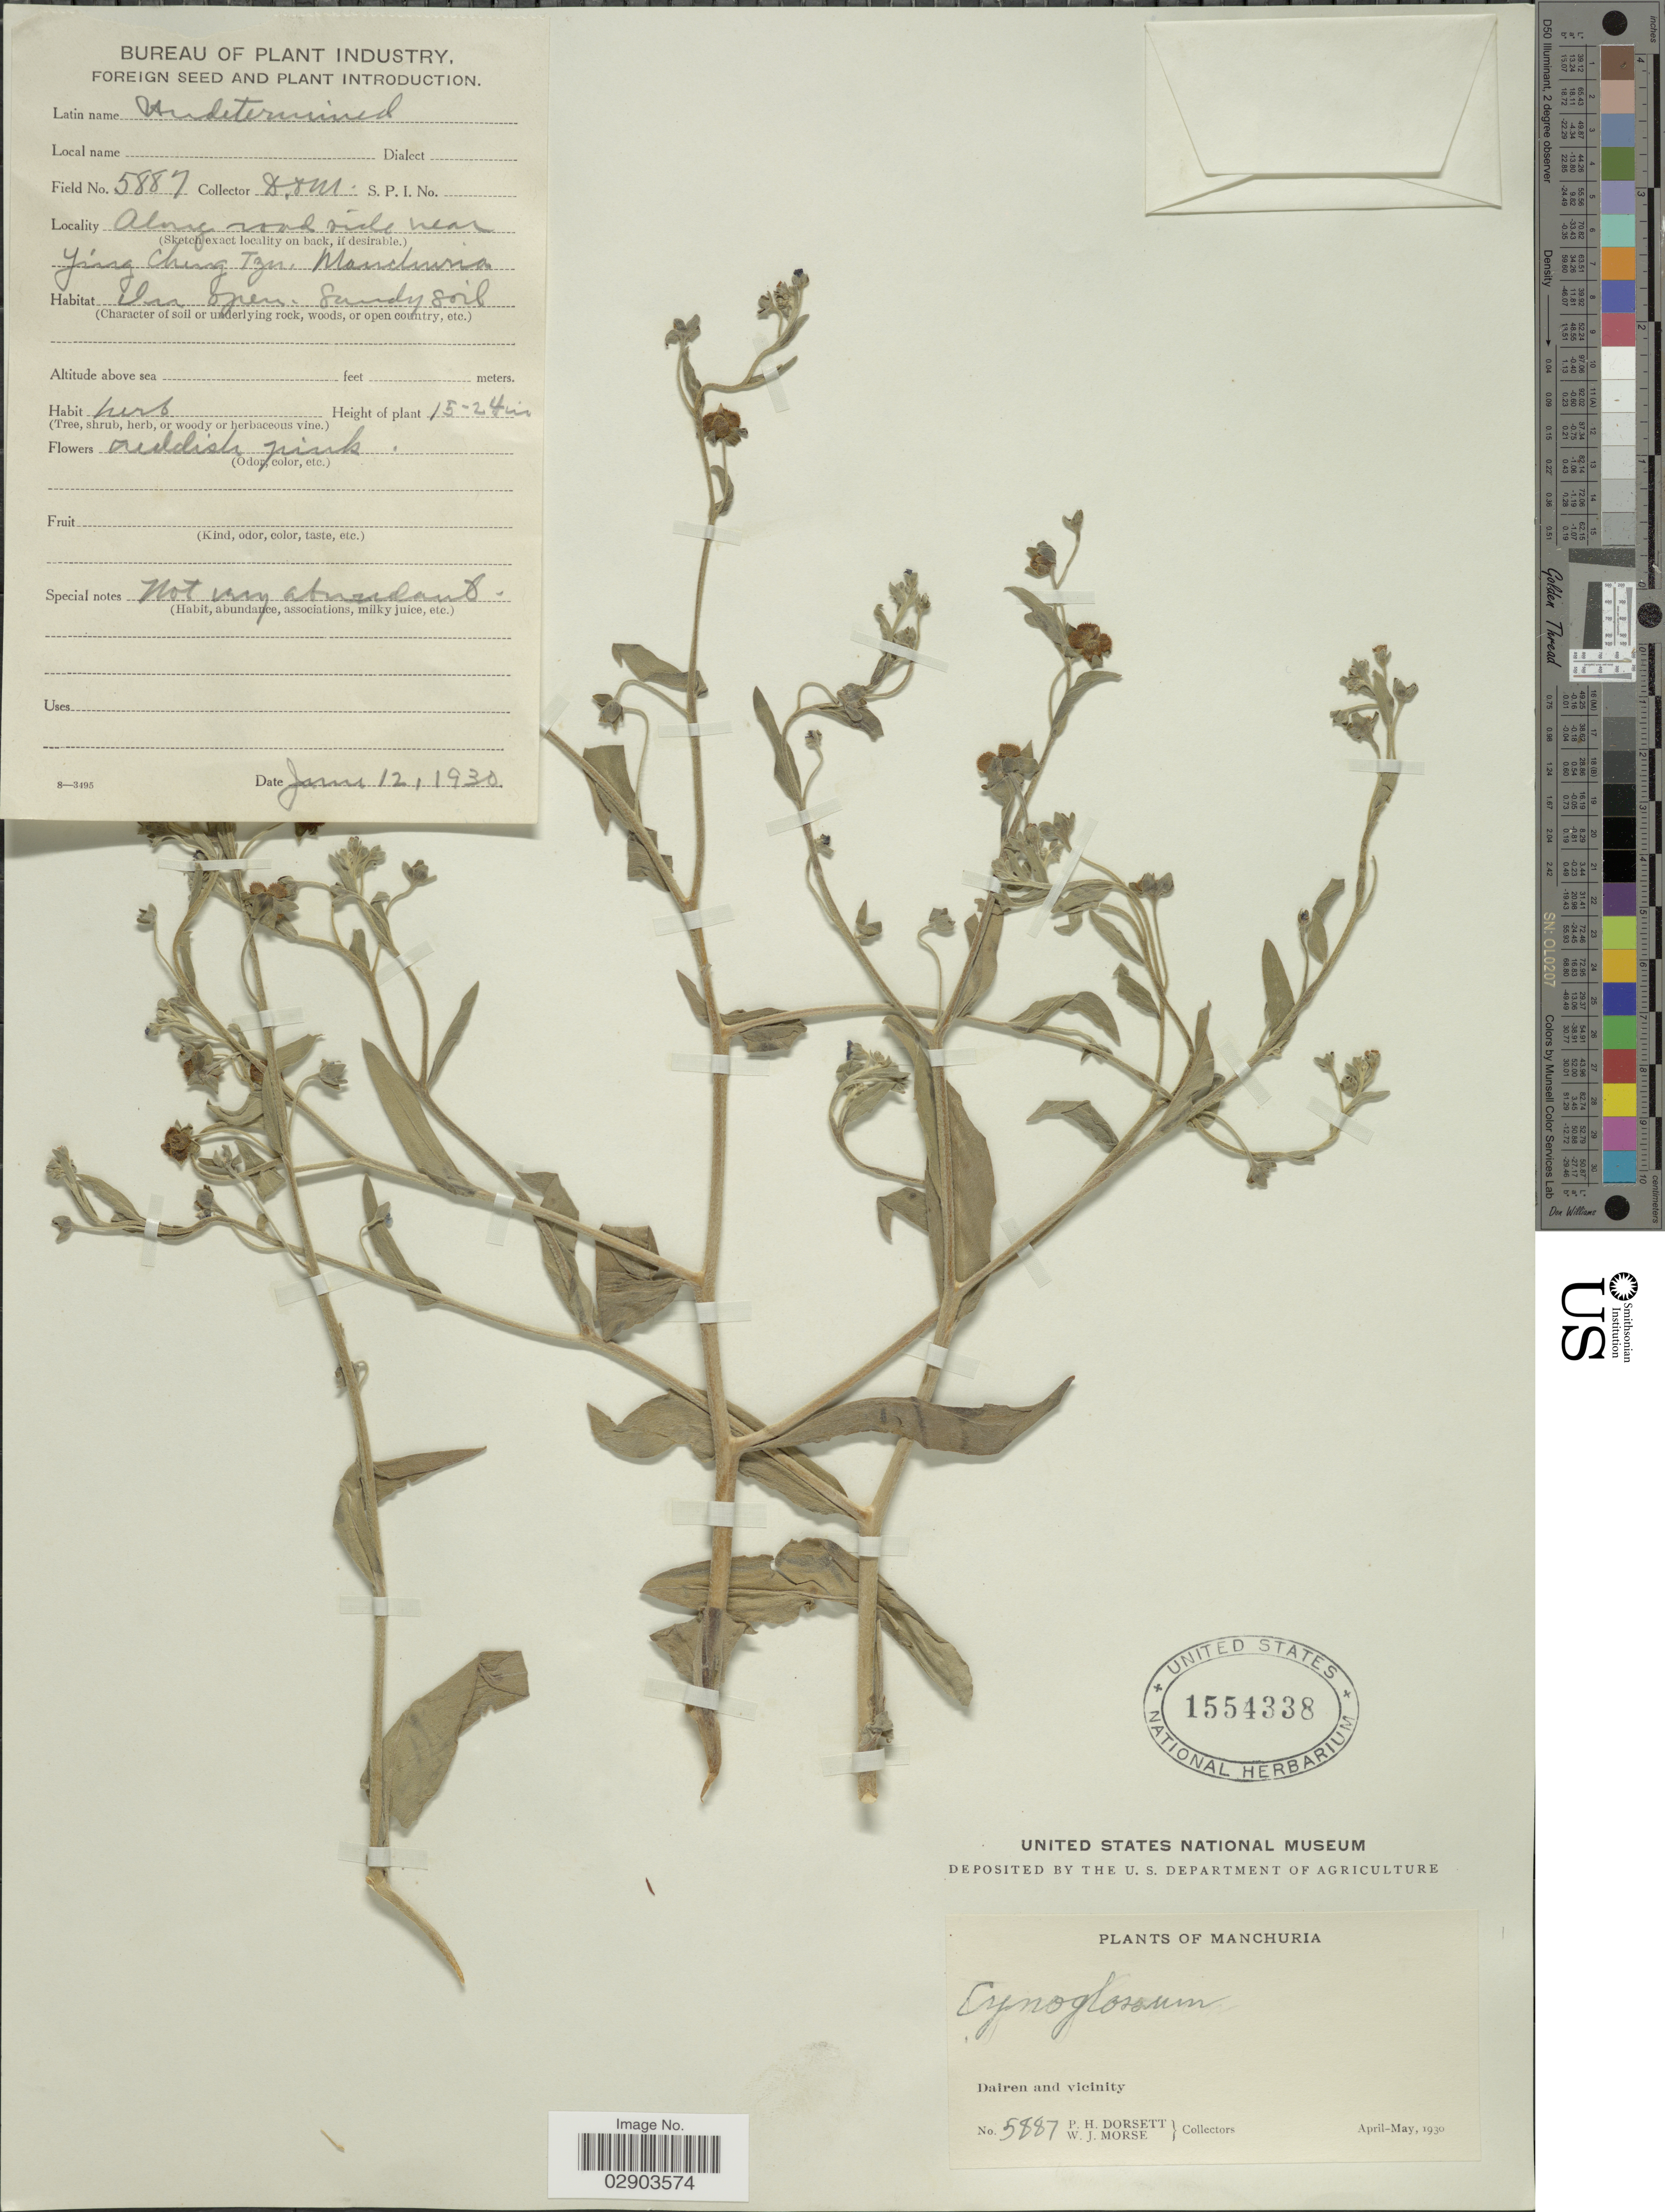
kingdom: Plantae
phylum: Tracheophyta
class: Magnoliopsida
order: Boraginales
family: Boraginaceae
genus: Cynoglossum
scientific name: Cynoglossum sp.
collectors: P. H. Dorsett & W. J. Morse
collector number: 5887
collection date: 1930-06-12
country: China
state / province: Liaoning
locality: Along roadside near Ying Cheng Tzn., Manchuria, Dairen and vicinity.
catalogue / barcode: US 1554338